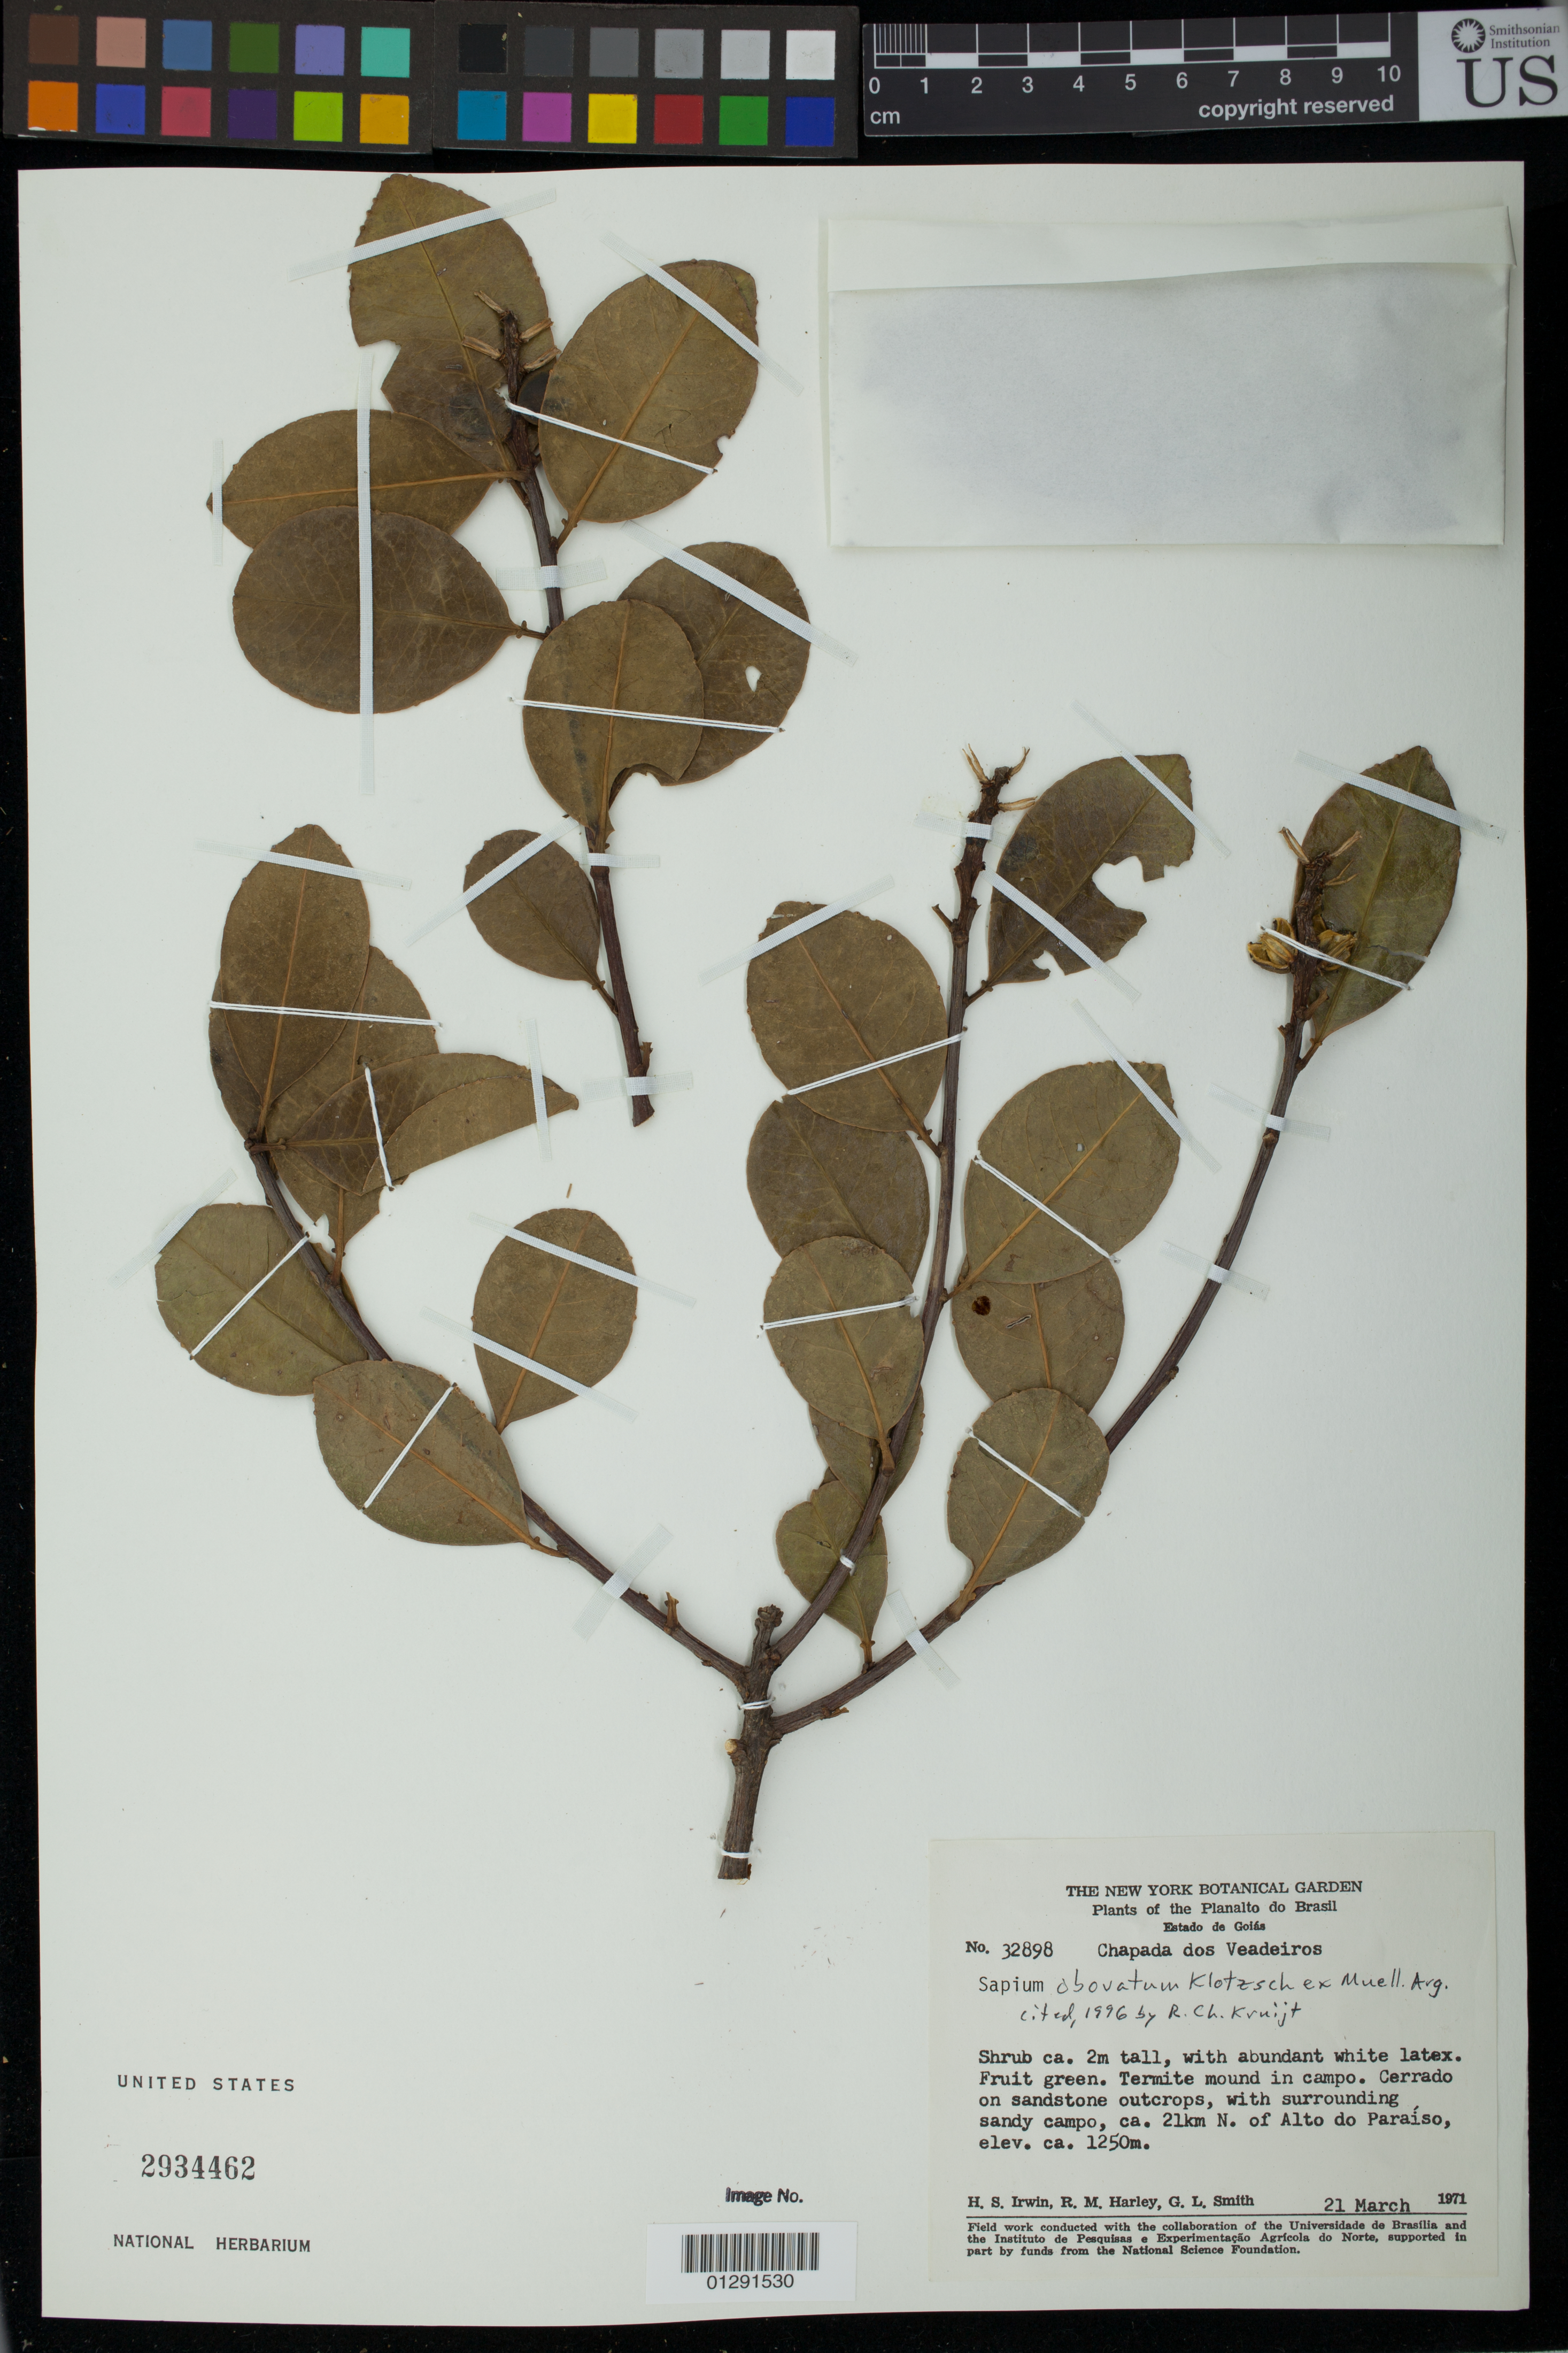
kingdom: Plantae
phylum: Tracheophyta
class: Magnoliopsida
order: Malpighiales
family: Euphorbiaceae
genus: Sapium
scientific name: Sapium obovatum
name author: Klotzsch ex Müll. Arg.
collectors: H. Irwin, R. M. Harley & G. L. Smith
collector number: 32898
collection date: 1971-03-21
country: Brazil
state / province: Goias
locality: Chapada dos Veadeiros, circa 21 kilometers N of Alto do Paraiso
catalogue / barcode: US 2934462